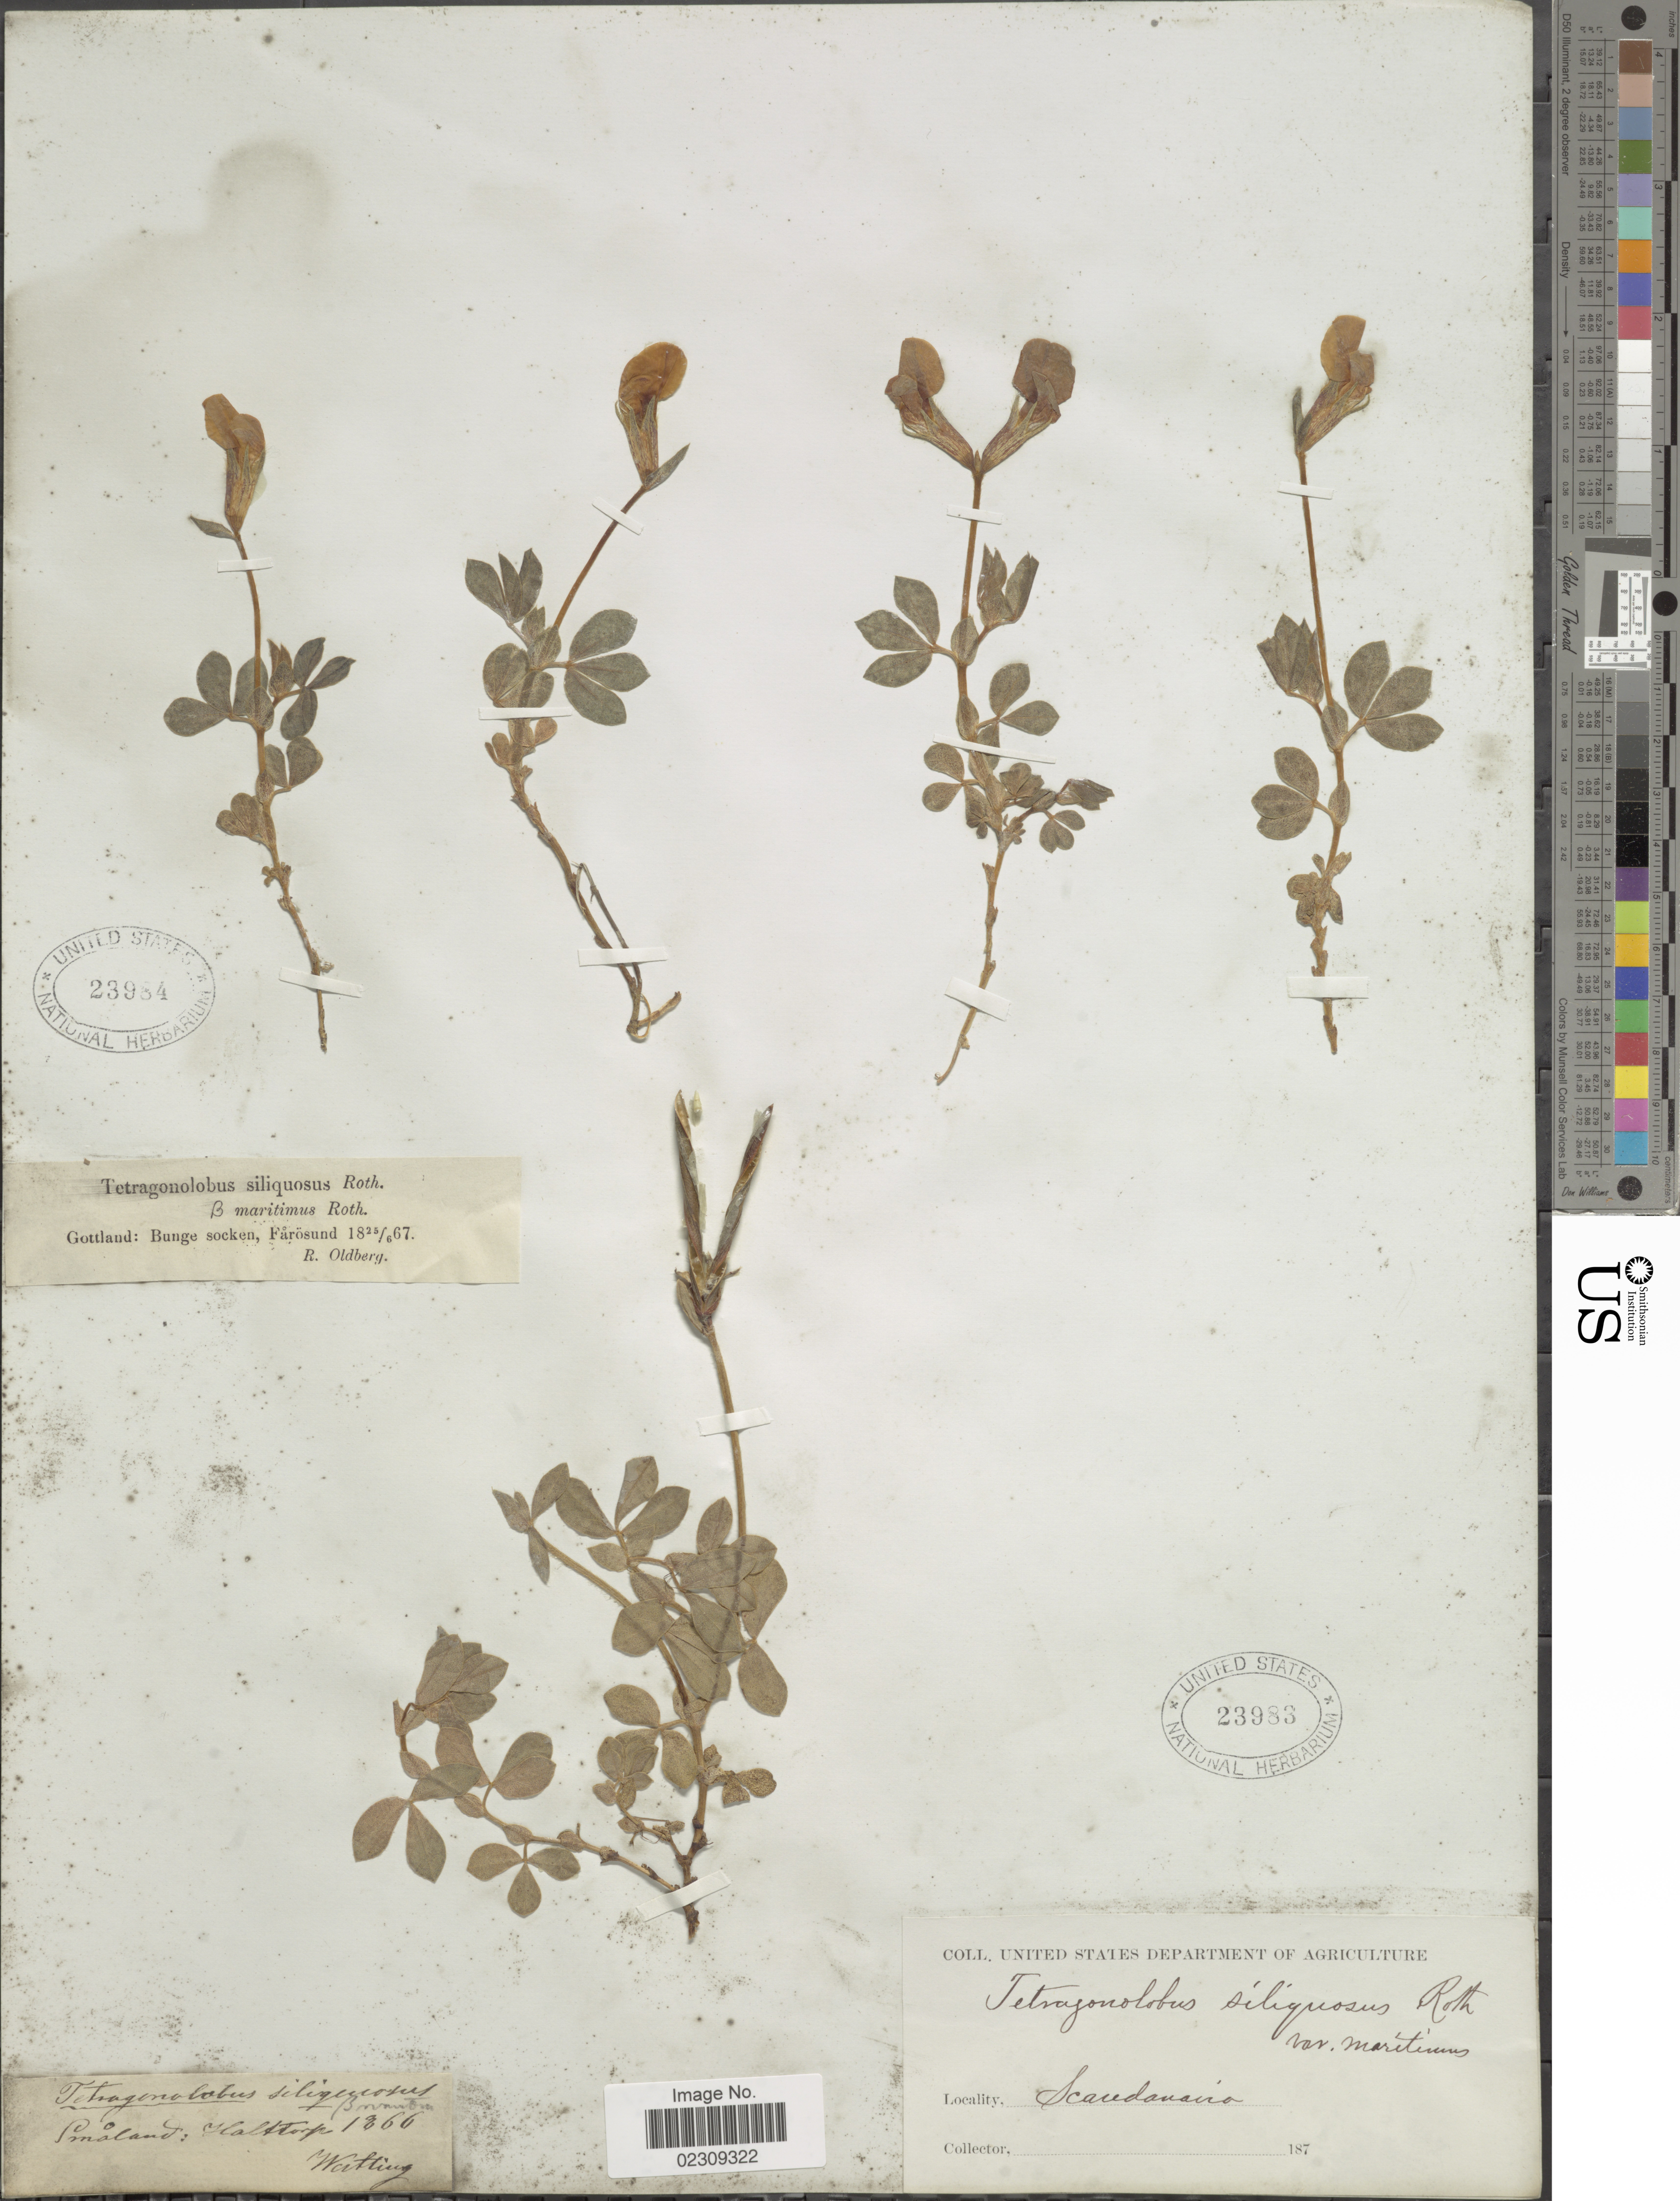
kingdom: Plantae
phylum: Tracheophyta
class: Magnoliopsida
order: Fabales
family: Fabaceae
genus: Tetragonolobus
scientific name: Tetragonolobus siliquosus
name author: Roth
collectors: R. Oldberg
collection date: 1867-06-25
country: Sweden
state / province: Gotland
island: Gotland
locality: Gottland: Bunge socken, Fårösund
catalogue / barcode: US 23984-2